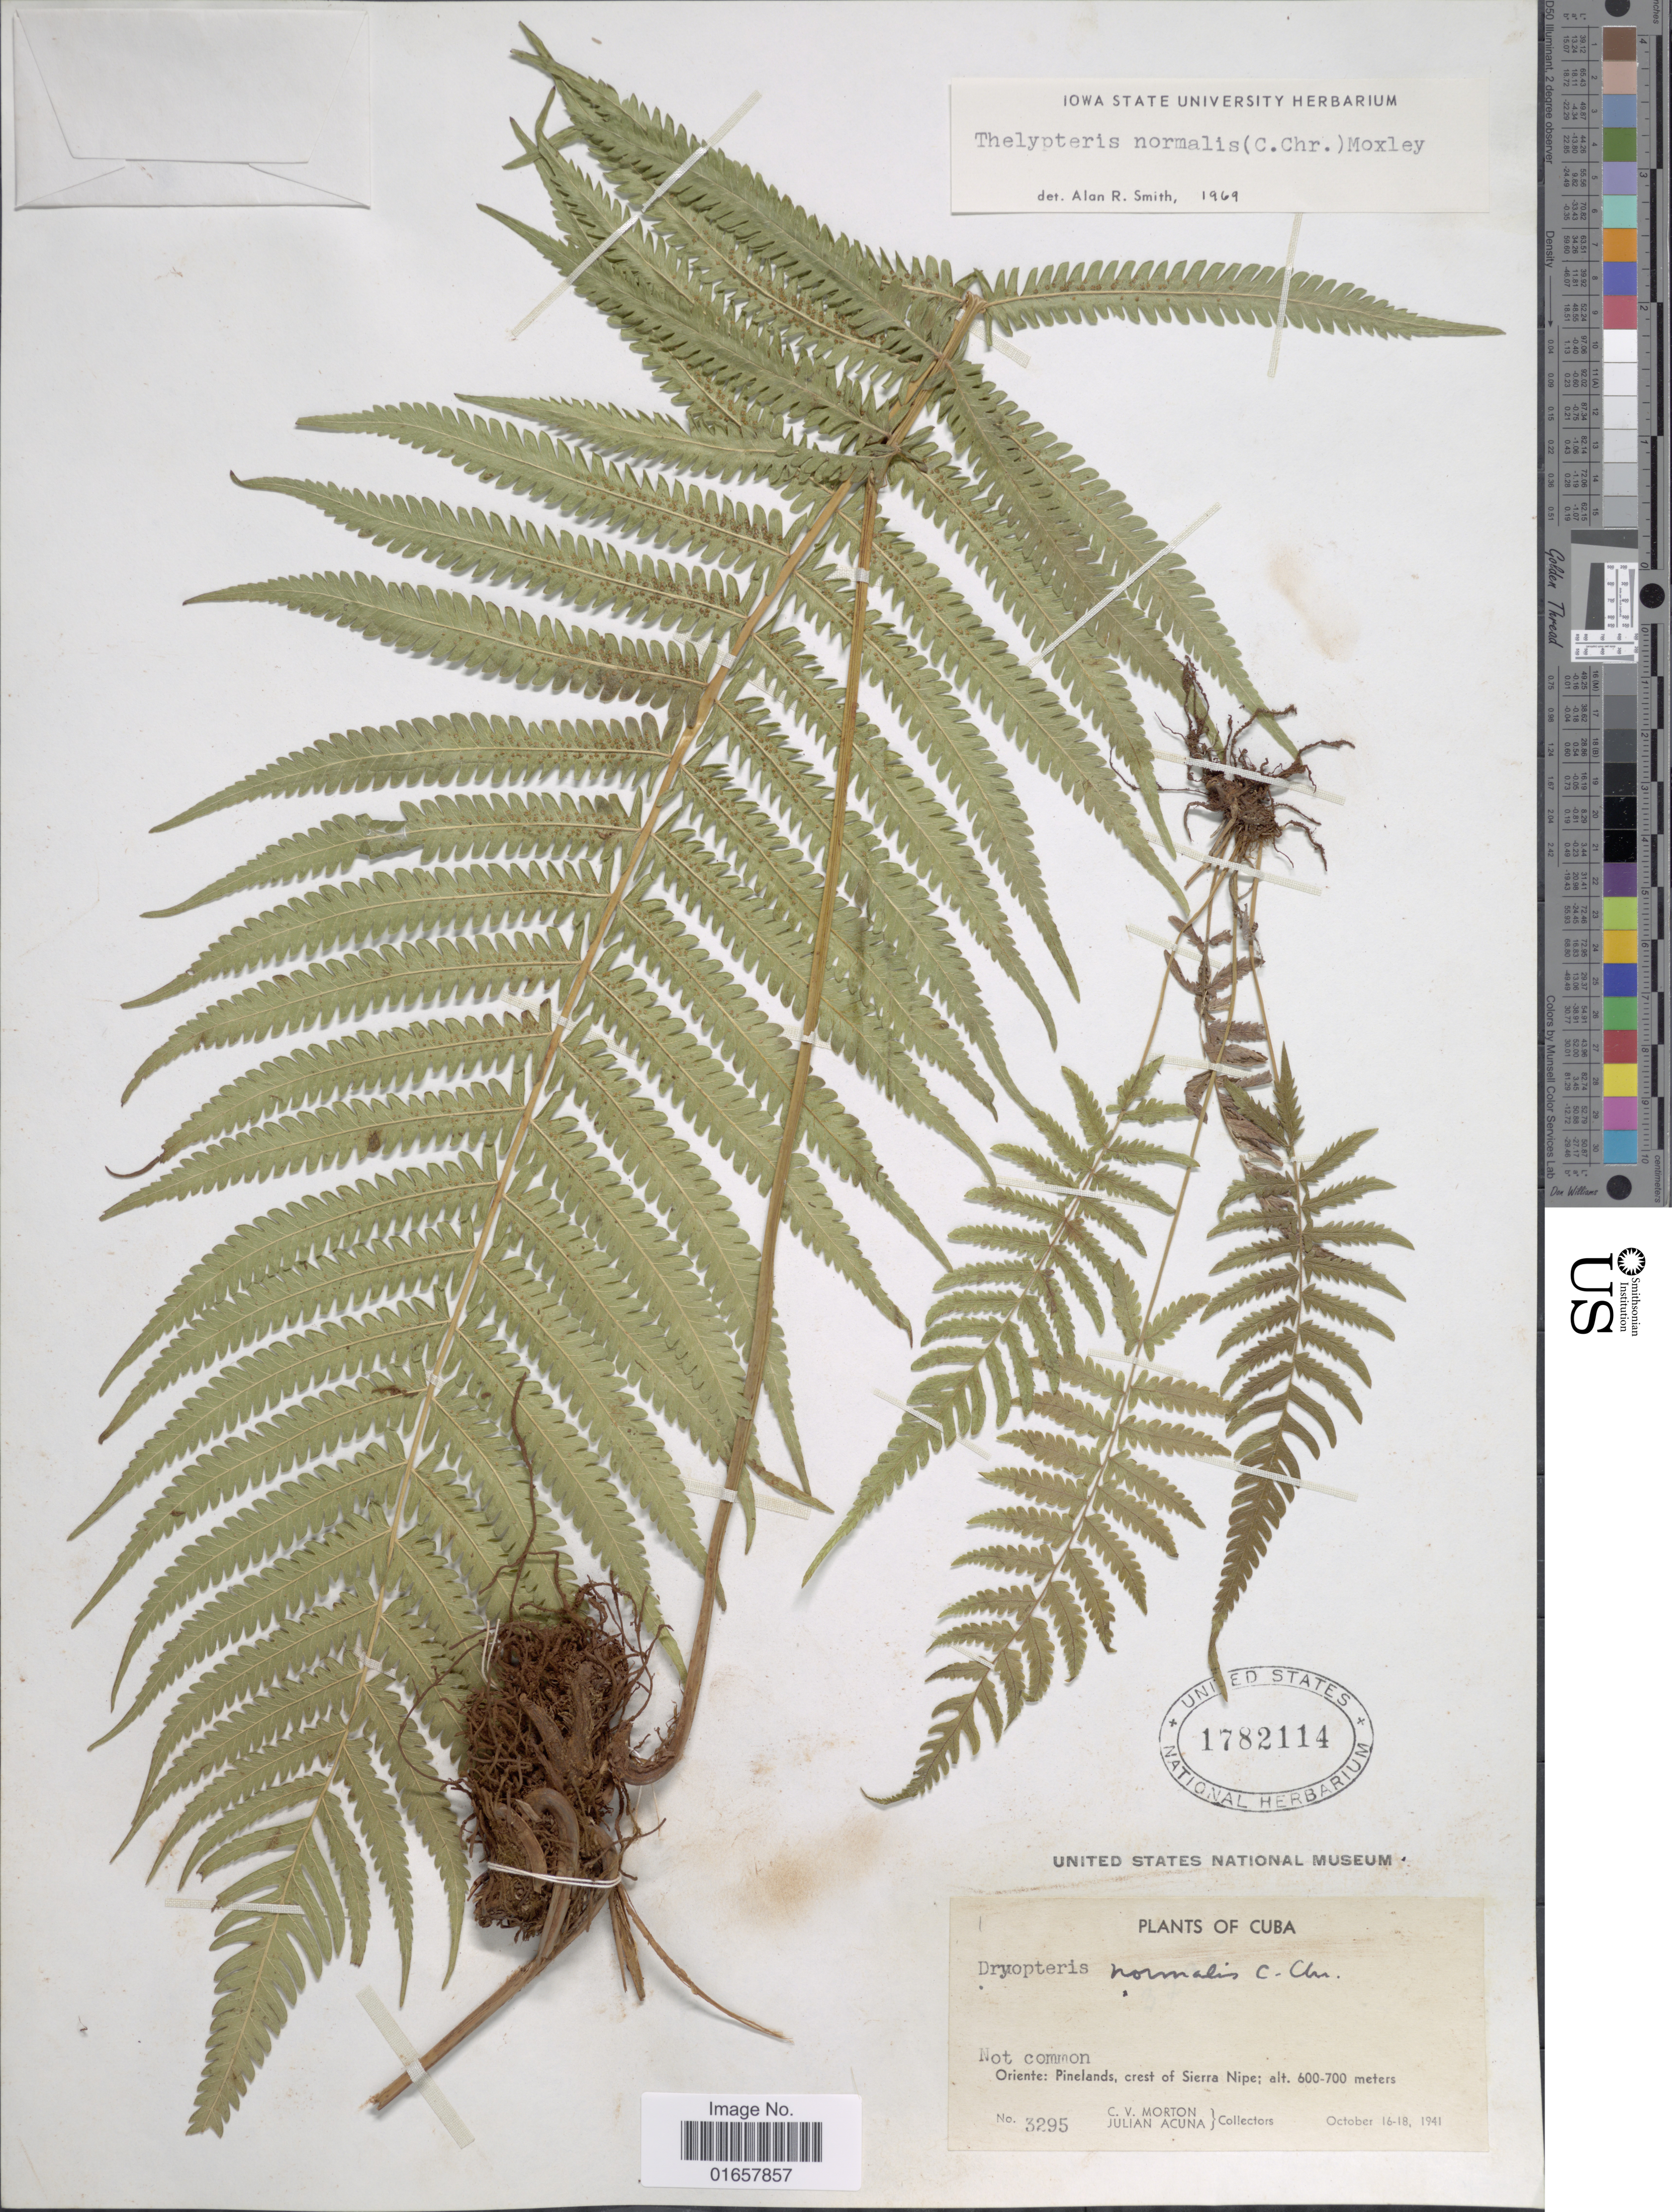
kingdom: Plantae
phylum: Tracheophyta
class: Polypodiopsida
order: Polypodiales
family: Thelypteridaceae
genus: Christella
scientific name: Christella kunthii comb. ined.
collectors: C. V. Morton & J. B. Acuña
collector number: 3295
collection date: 1941-10-16/1941-10-18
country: Cuba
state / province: Oriente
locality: Cuba, Pinelands, crest of Sierra Nipe.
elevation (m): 600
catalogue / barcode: US 1782114